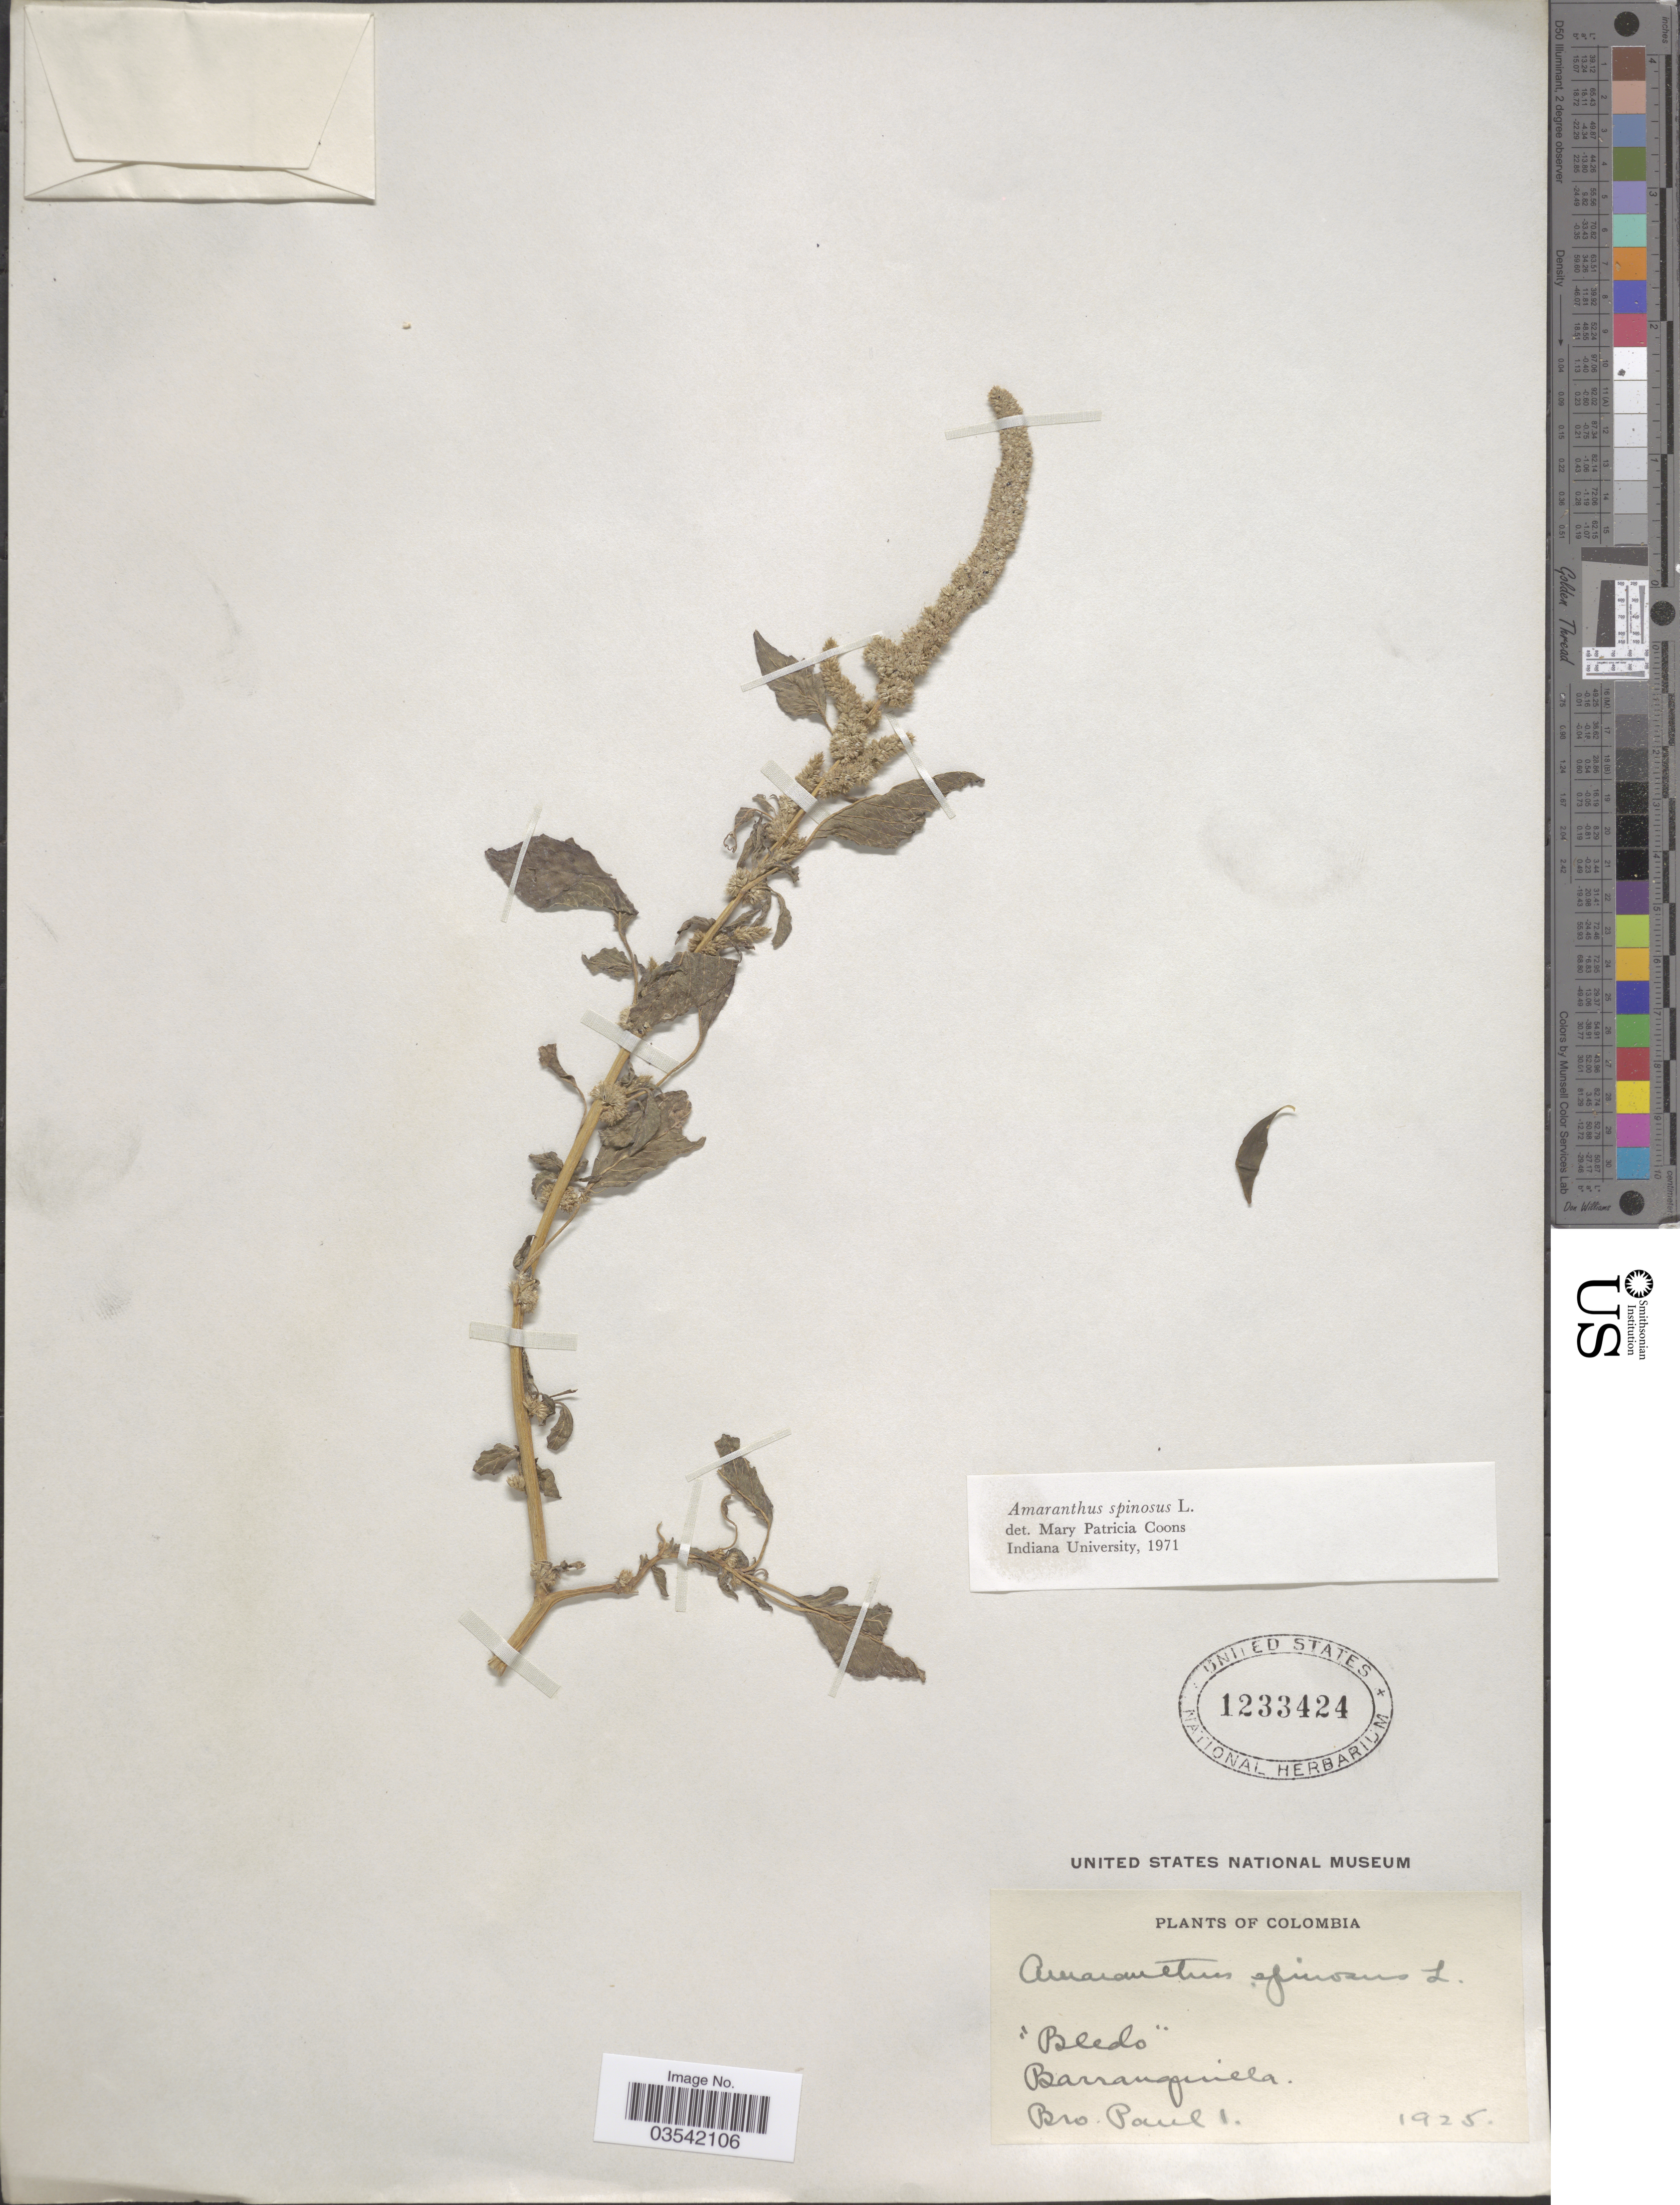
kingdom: Plantae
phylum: Tracheophyta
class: Magnoliopsida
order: Caryophyllales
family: Amaranthaceae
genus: Amaranthus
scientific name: Amaranthus spinosus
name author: L.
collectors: B. Paul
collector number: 1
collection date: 1925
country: Colombia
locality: Barranquilla.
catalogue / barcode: US 1233424